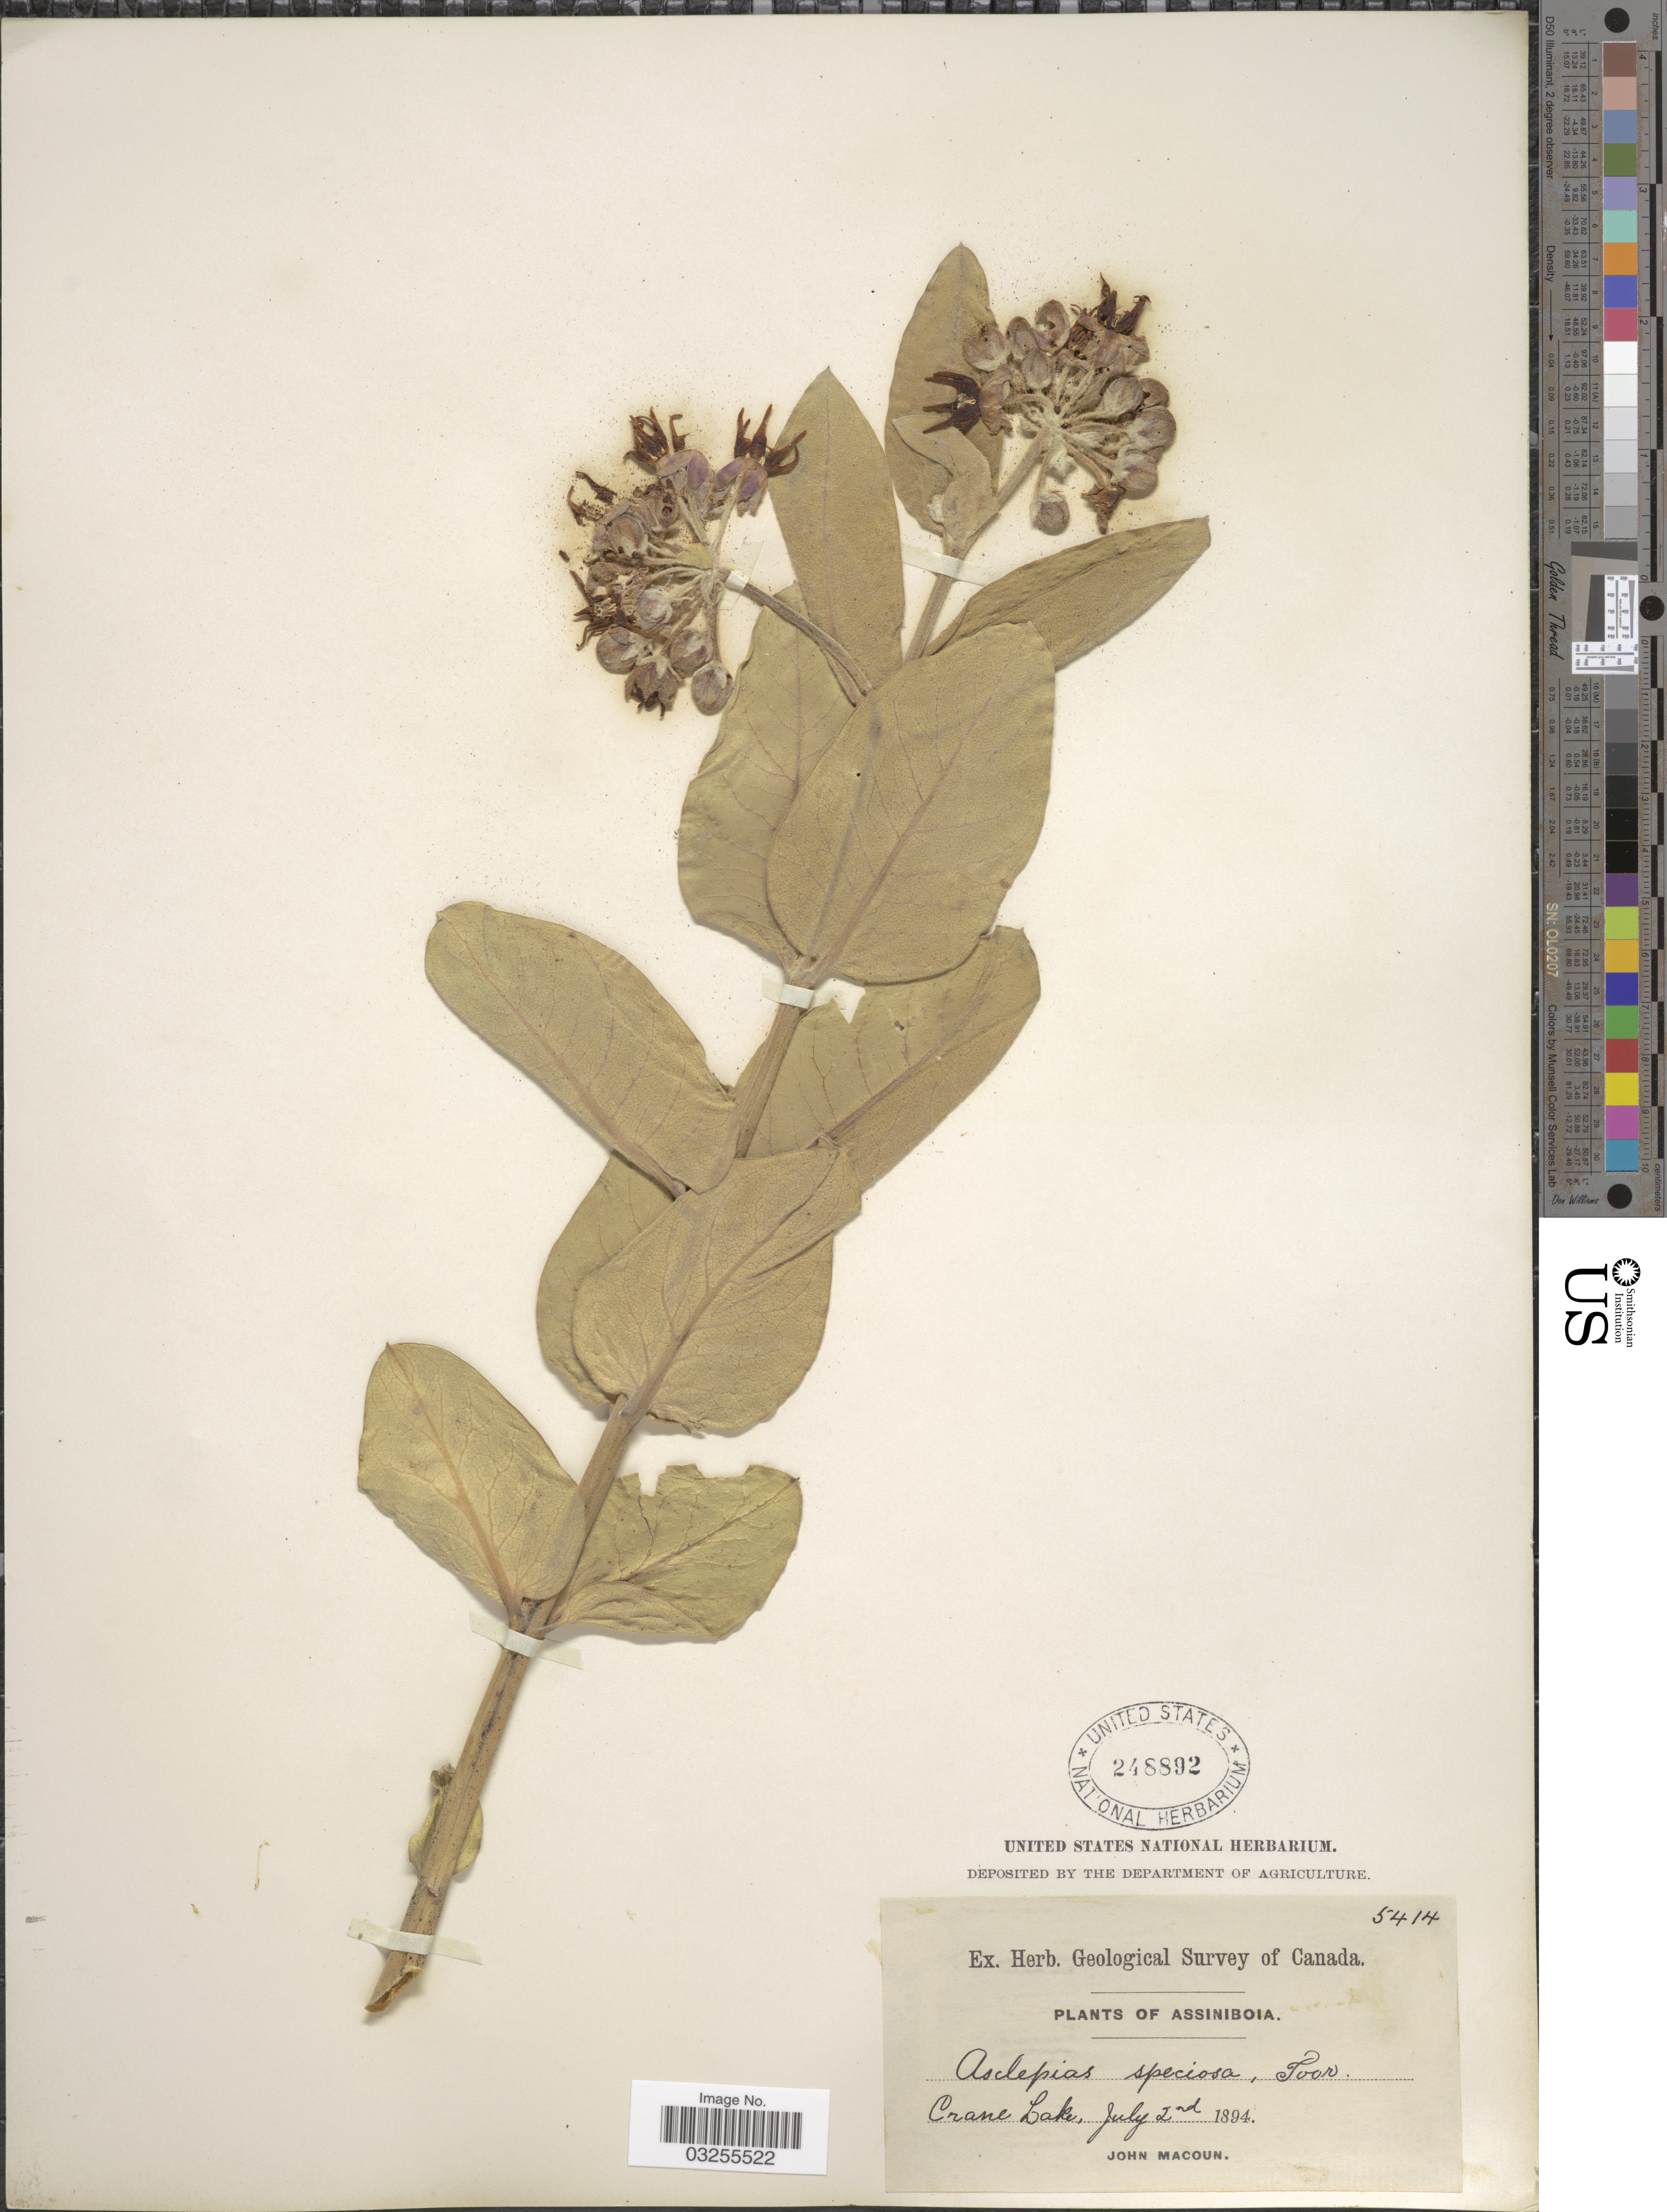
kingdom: Plantae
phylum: Tracheophyta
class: Magnoliopsida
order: Gentianales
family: Apocynaceae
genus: Asclepias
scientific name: Asclepias speciosa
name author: Torr.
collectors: J. Macoun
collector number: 5414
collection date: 1894-07-02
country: Canada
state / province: Saskatchewan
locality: Assiniboia. Crane Lake.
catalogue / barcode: US 248892